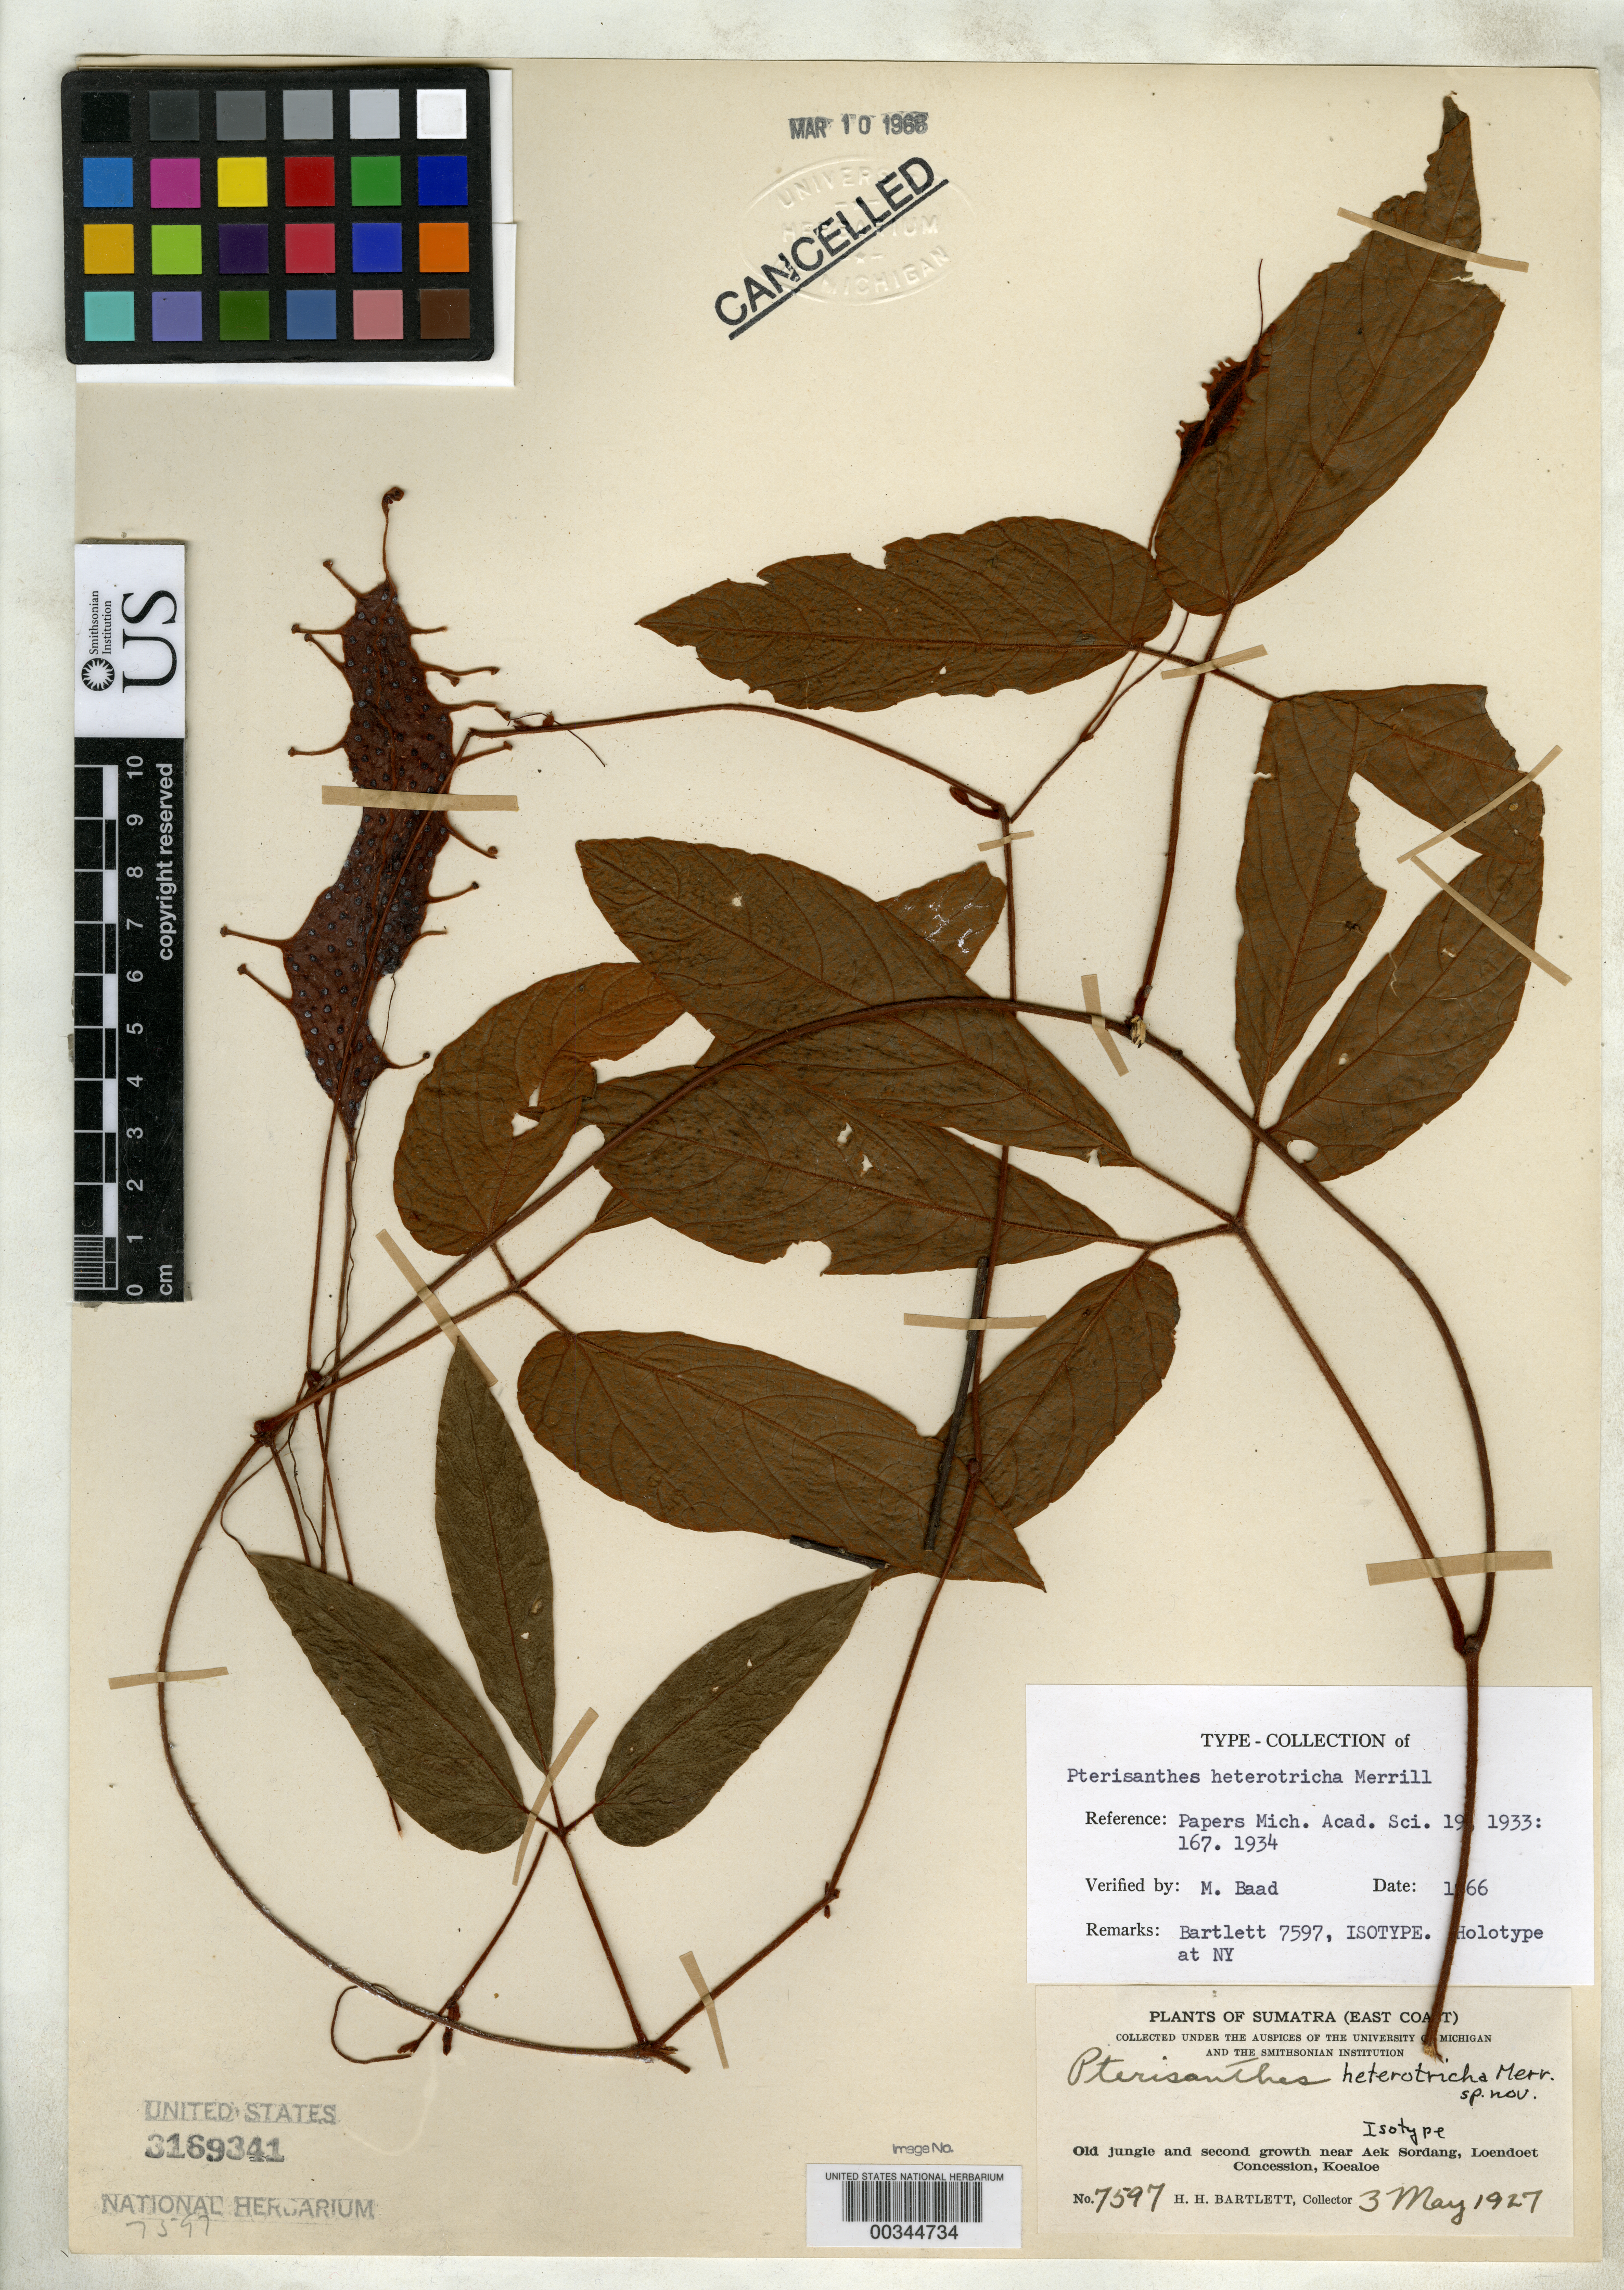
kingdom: Plantae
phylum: Tracheophyta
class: Magnoliopsida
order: Vitales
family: Vitaceae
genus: Pterisanthes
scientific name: Pterisanthes heterotricha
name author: Merr.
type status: Isotype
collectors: H. H. Bartlett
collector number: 7597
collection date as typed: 03 May 1927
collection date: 1927-05-03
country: Indonesia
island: Sumatra Island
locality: East coast, old jungle and second growth near Aek Sordang, Loendoet Concession, Koealoe.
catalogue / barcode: US 3169341